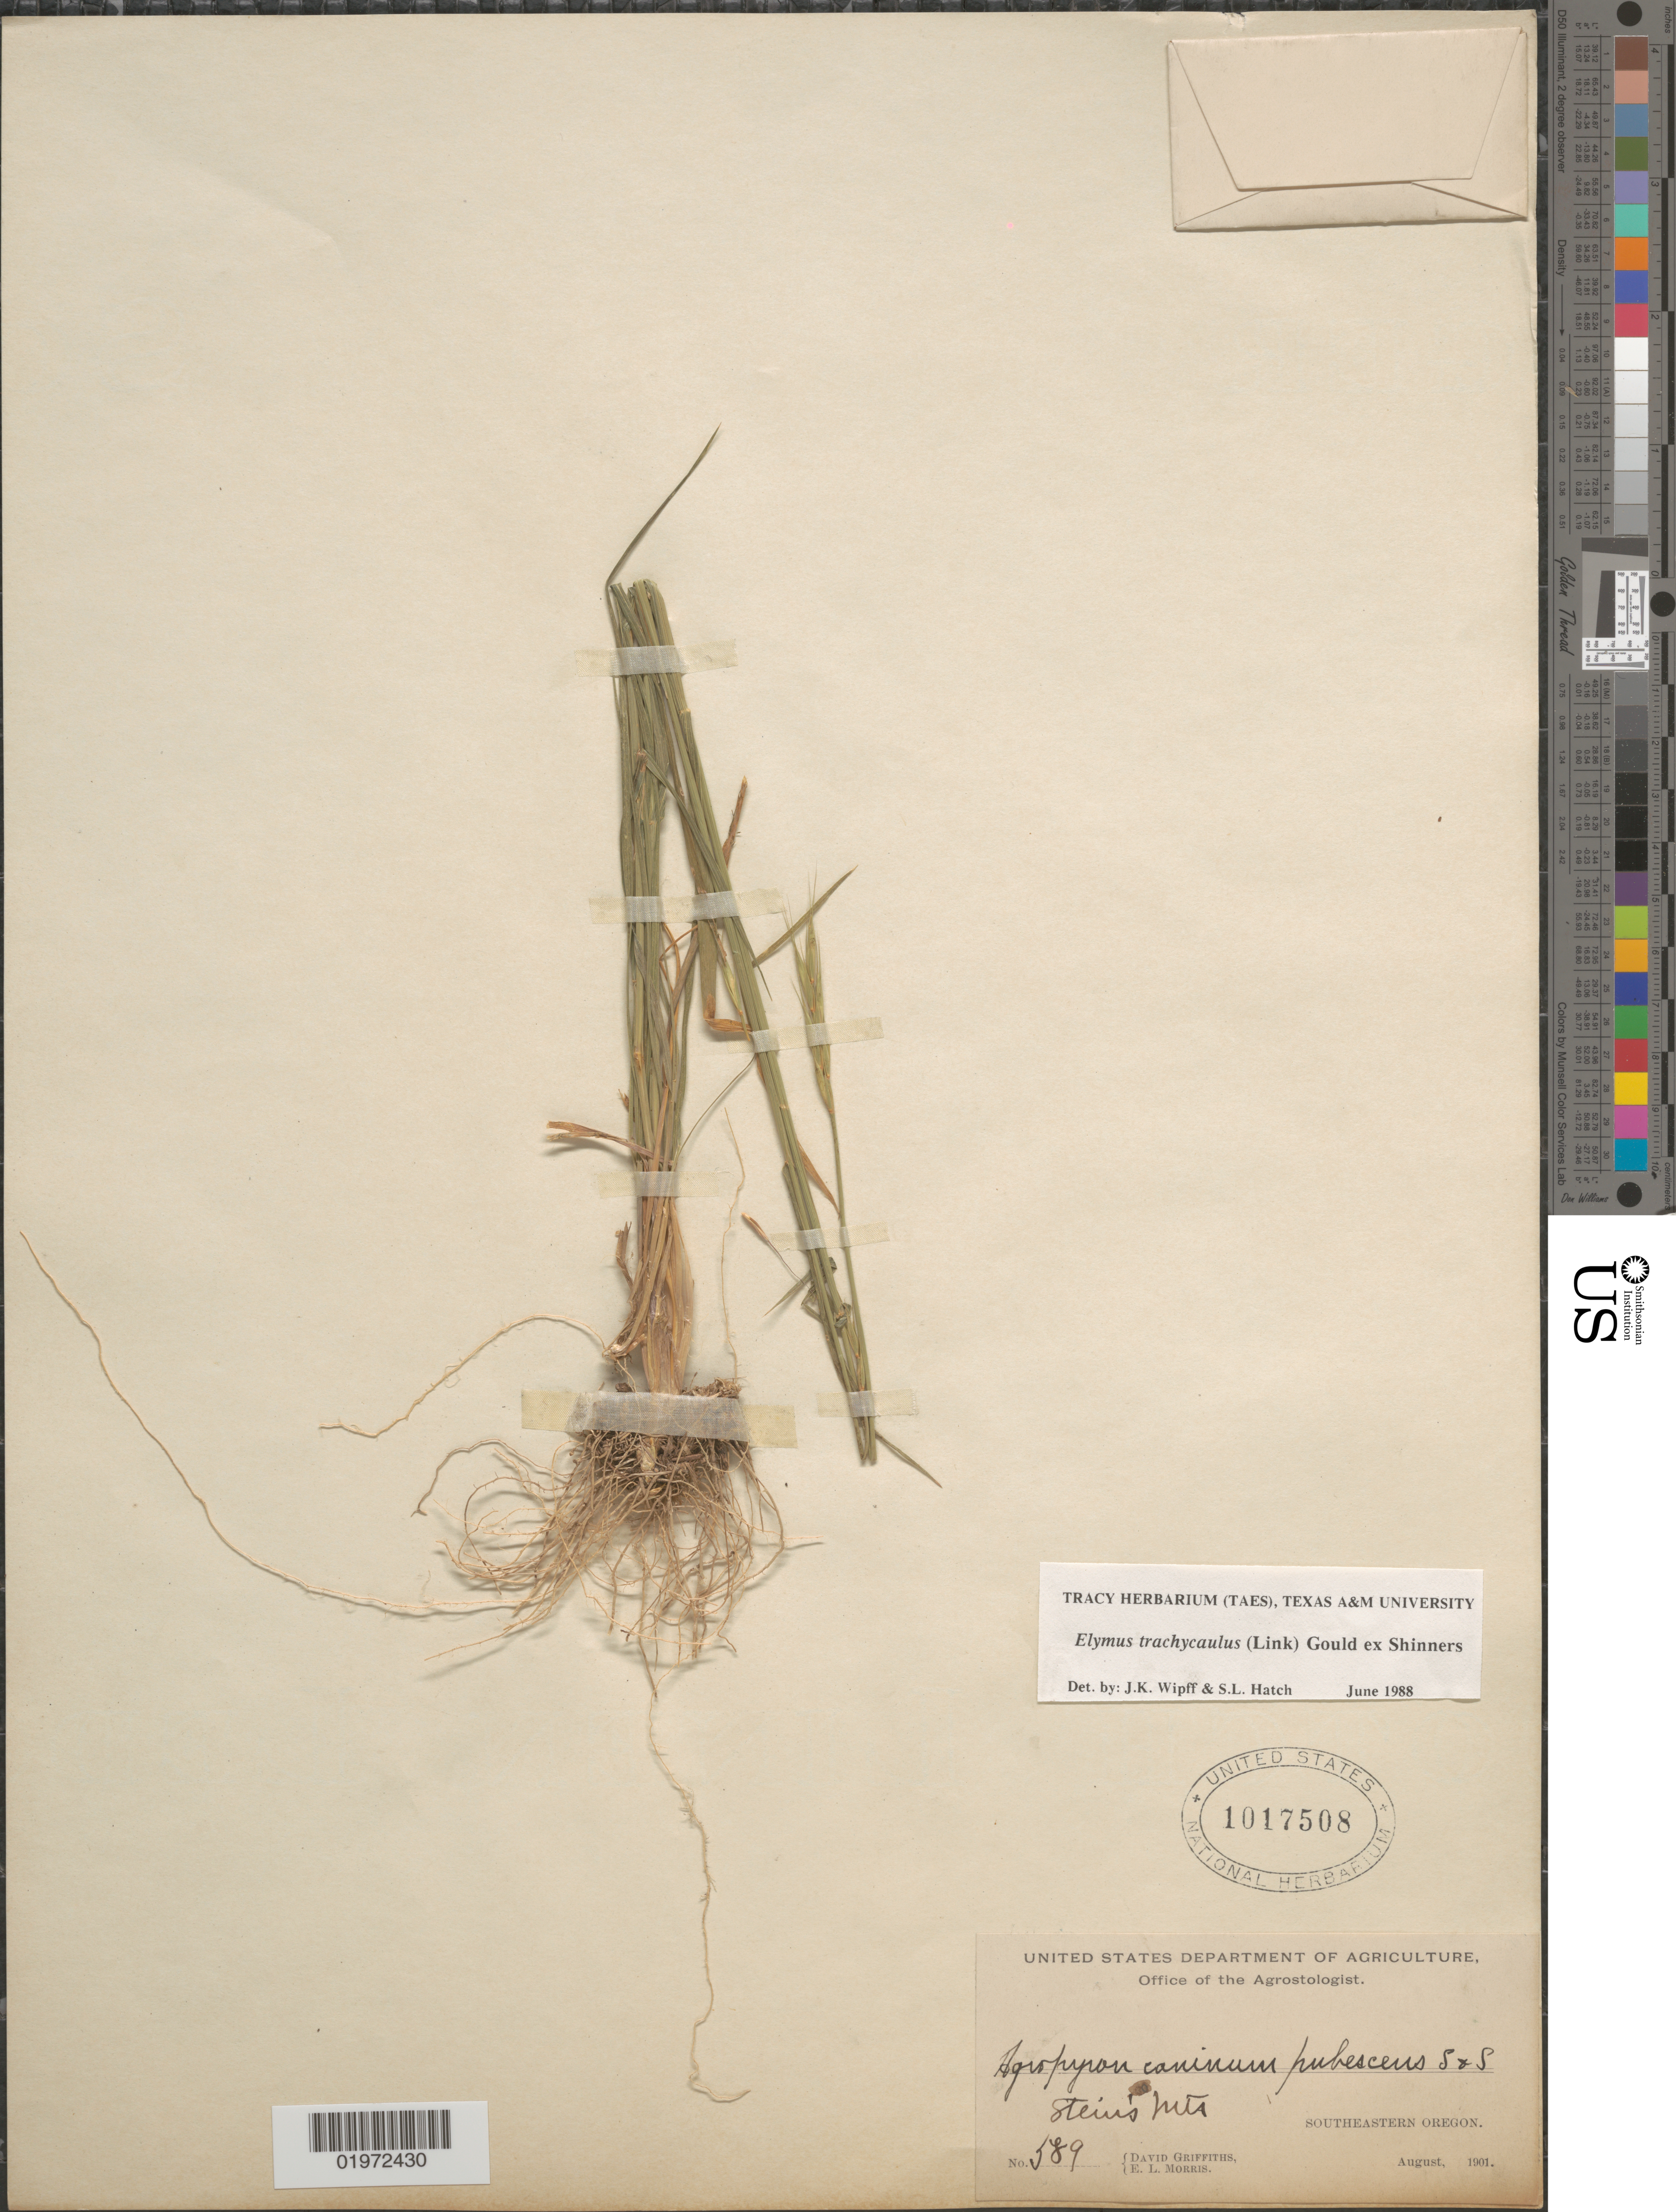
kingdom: Plantae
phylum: Tracheophyta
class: Liliopsida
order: Poales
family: Poaceae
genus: Elymus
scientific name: Elymus trachycaulus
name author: (Link) Gould ex Shinners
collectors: D. Griffiths & E. Morris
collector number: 589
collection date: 1901-08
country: United States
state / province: Oregon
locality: Stein's Mts. Southeastern Oregon.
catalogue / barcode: US 1017508